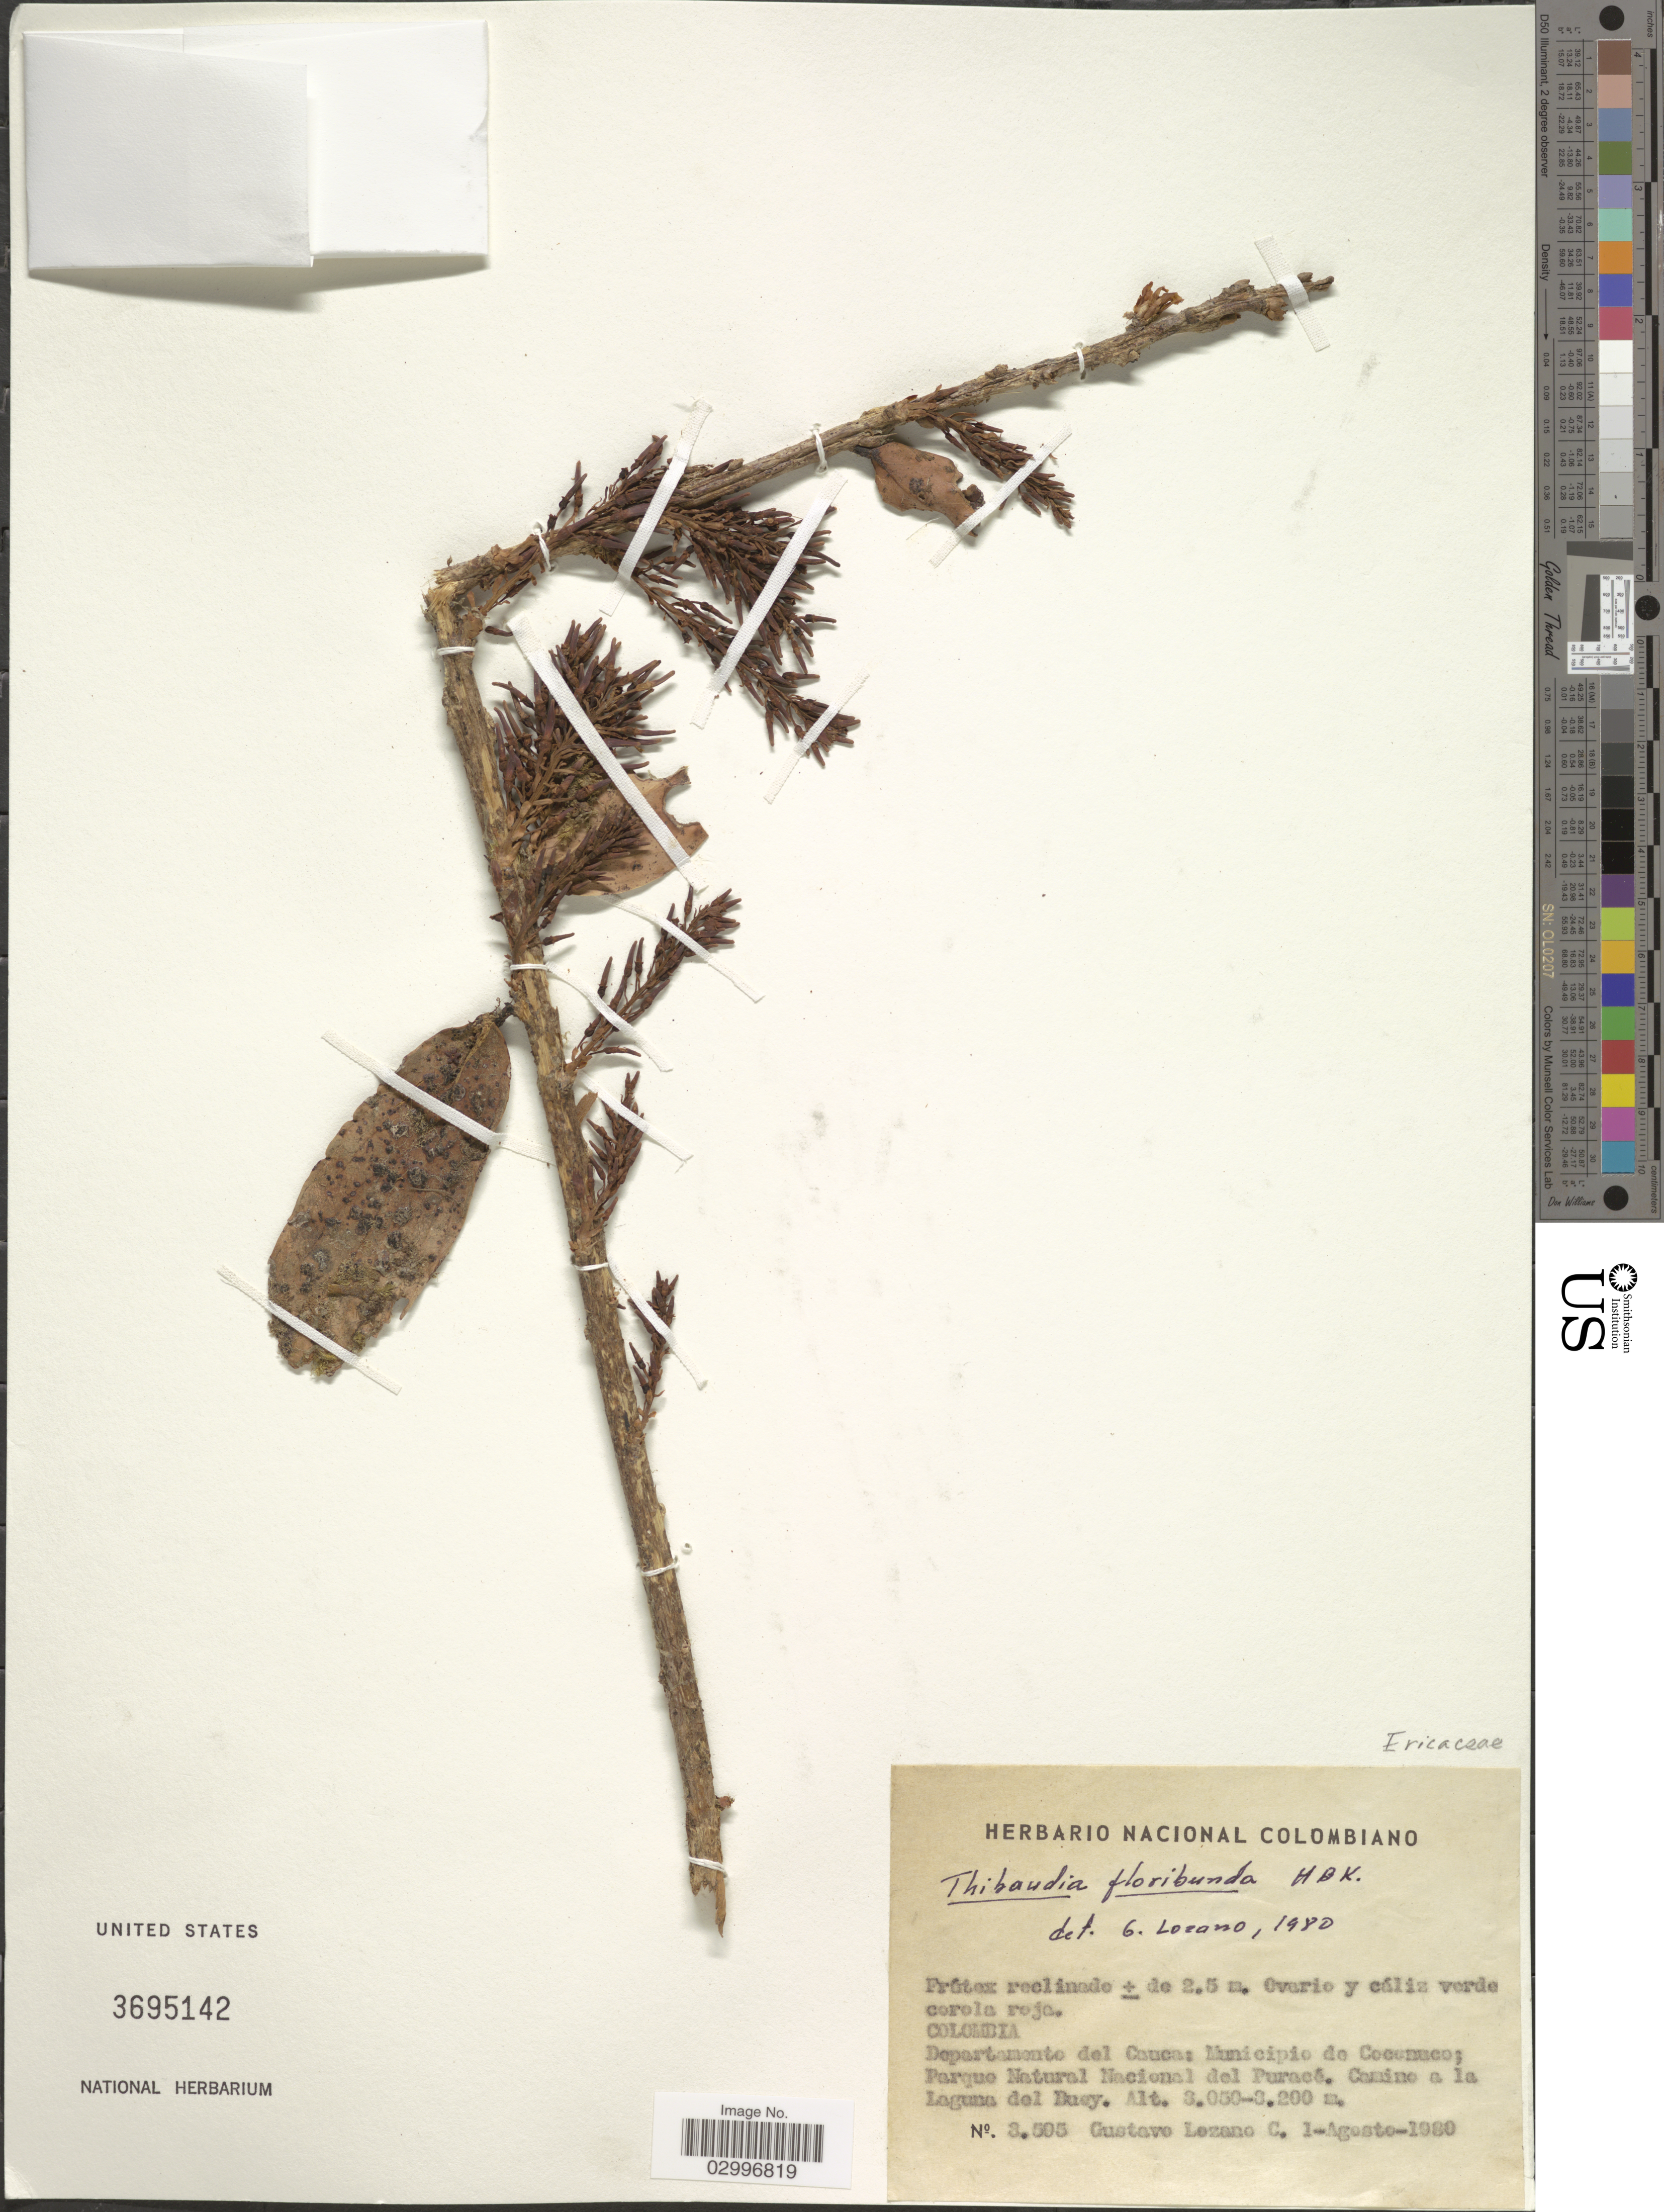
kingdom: Plantae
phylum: Tracheophyta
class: Magnoliopsida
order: Ericales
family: Ericaceae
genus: Thibaudia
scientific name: Thibaudia floribunda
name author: Kunth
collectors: G. Lozano-Contreras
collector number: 3595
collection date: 1980-08-01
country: Colombia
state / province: Cauca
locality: Departamento del Cauca: Municipio de Coconuco: Parque Natural Nacional del Puracé. Camino a la Laguna del Buey.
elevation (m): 3050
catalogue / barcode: US 3695142